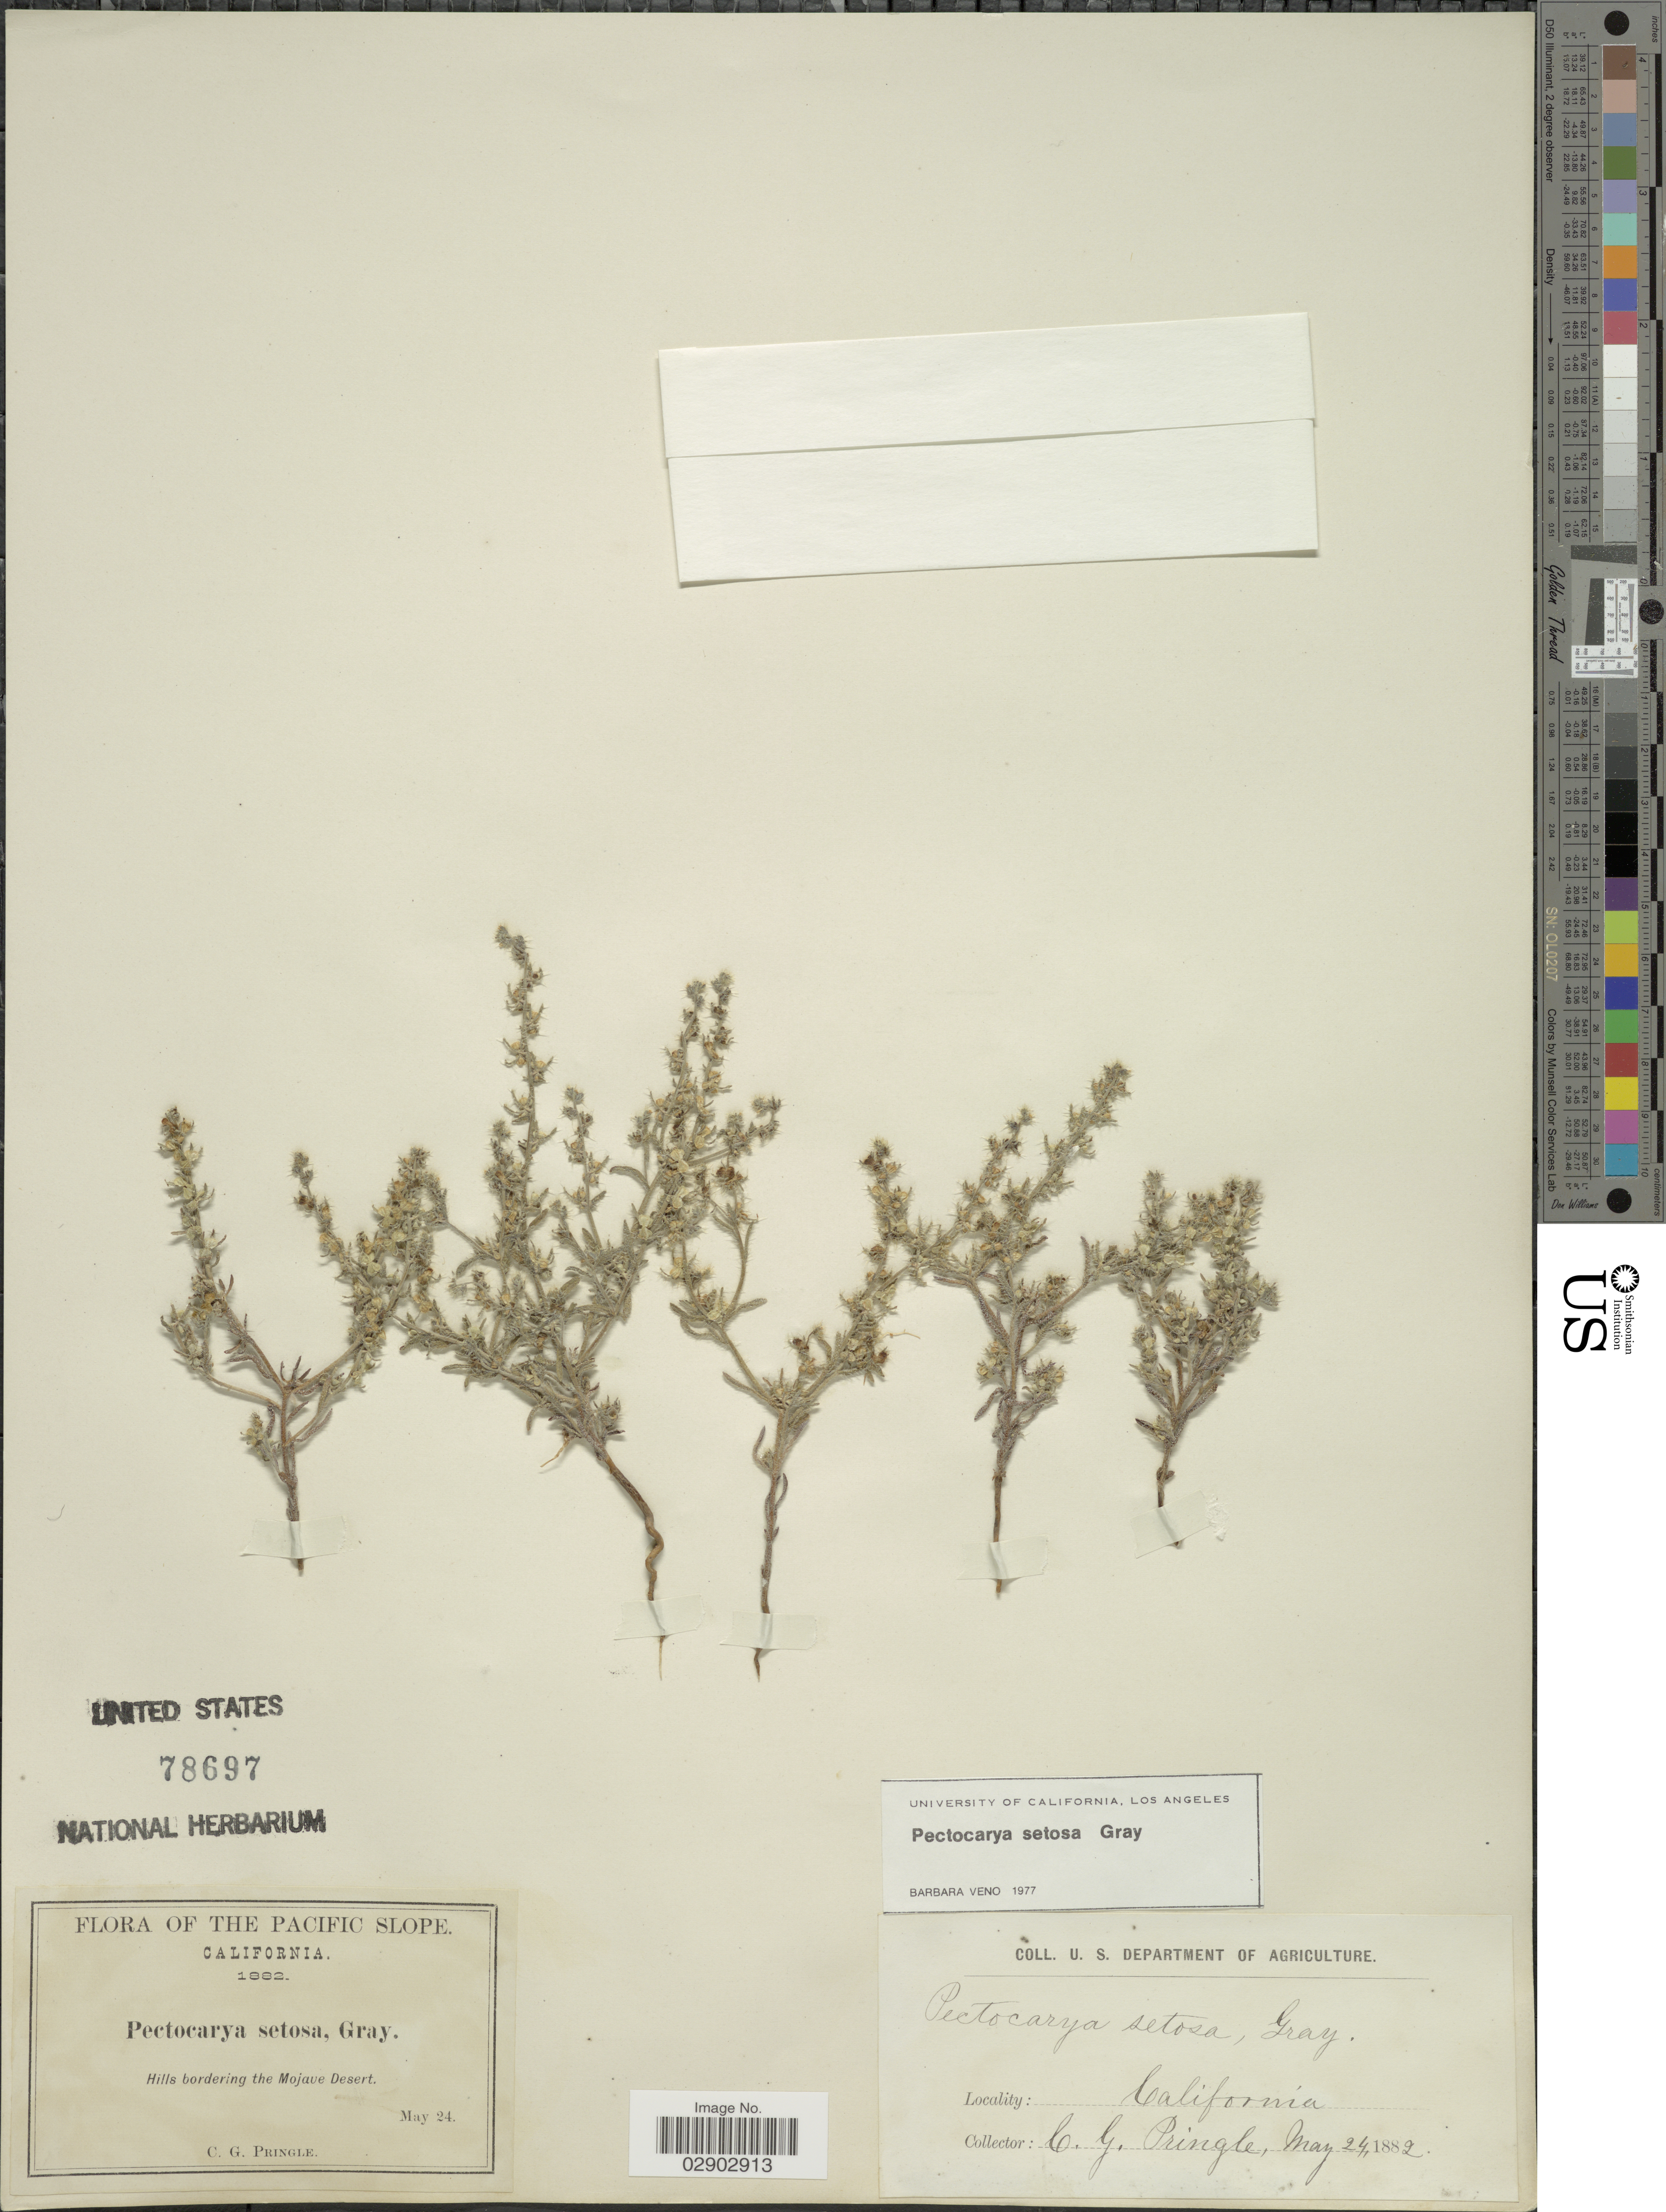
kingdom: Plantae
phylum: Tracheophyta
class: Magnoliopsida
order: Boraginales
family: Boraginaceae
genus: Pectocarya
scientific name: Pectocarya setosa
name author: A. Gray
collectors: C. G. Pringle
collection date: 1882-05-24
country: United States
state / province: California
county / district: San Bernardino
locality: Pacific slope. Hills bordering the Mojave Desert.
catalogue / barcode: US 78697